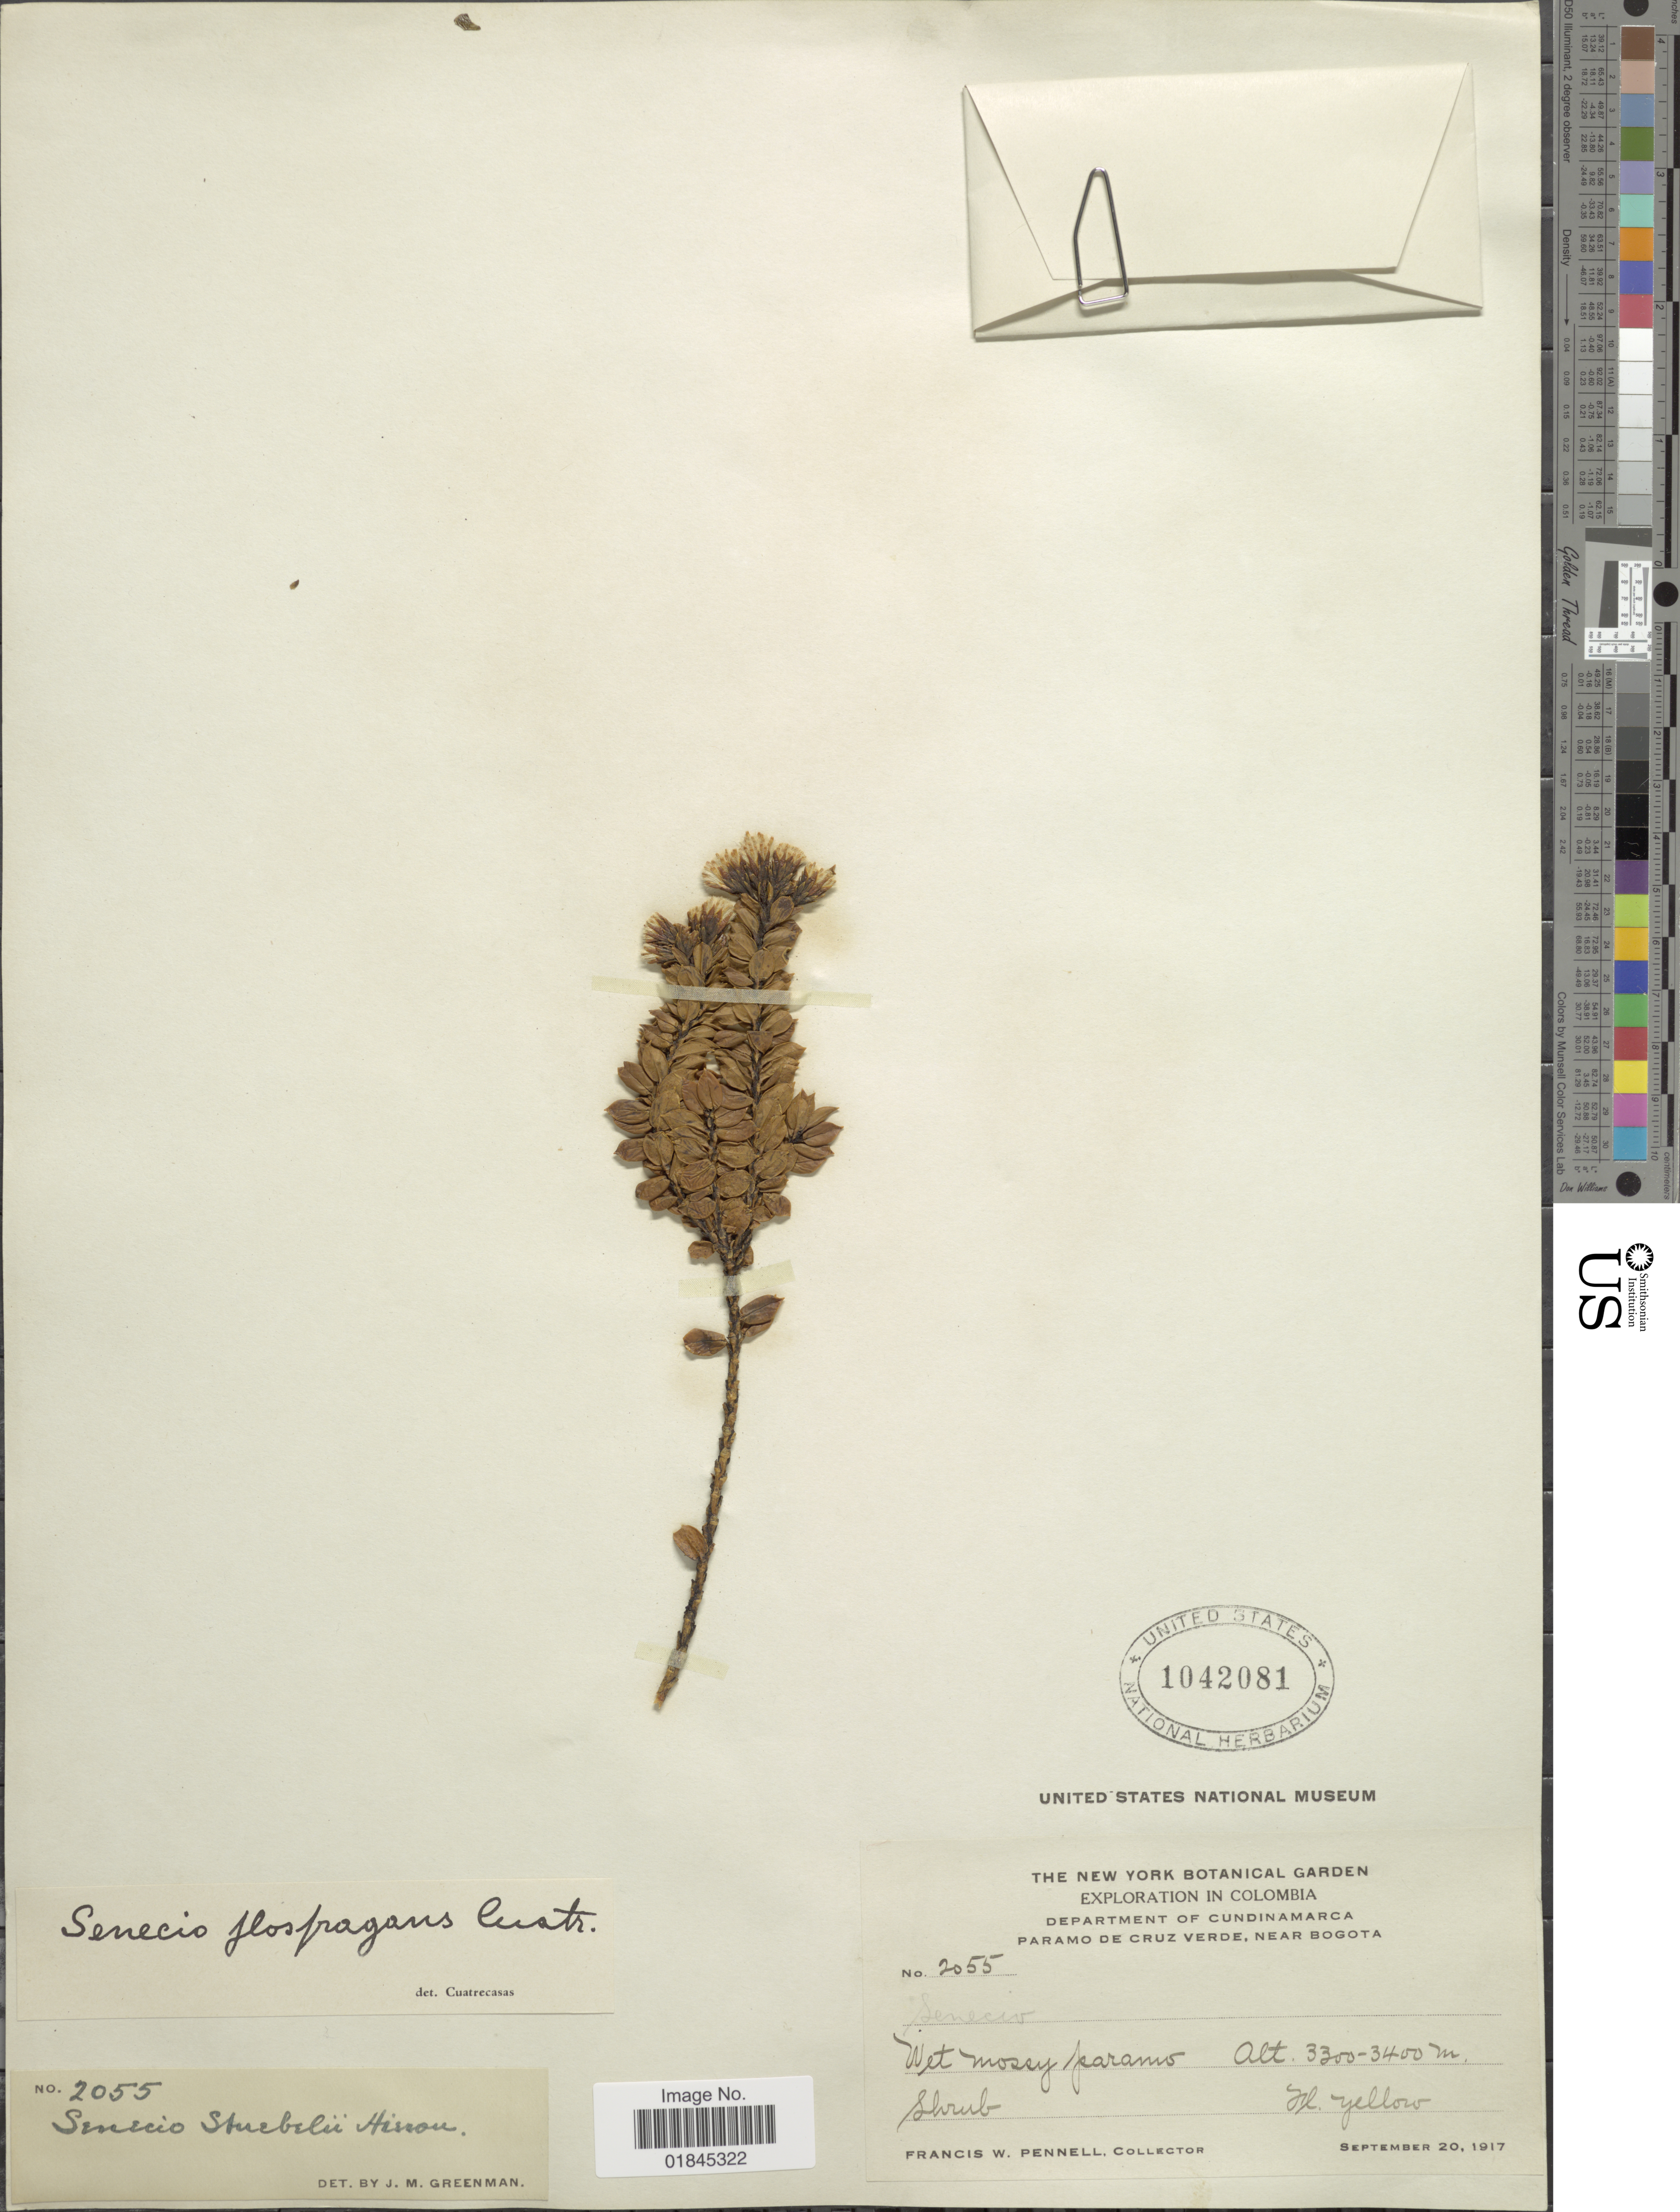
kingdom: Plantae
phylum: Tracheophyta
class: Magnoliopsida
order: Asterales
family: Asteraceae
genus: Pentacalia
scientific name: Pentacalia flosfragrans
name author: (Cuatrec.) Cuatrec.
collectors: F. W. Pennell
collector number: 2055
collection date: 1917-09-20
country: Colombia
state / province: Cundinamarca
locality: Department of Cundinamarca. Paramo de Cruz Verde, near Bogota.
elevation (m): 3300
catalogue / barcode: US 1042081